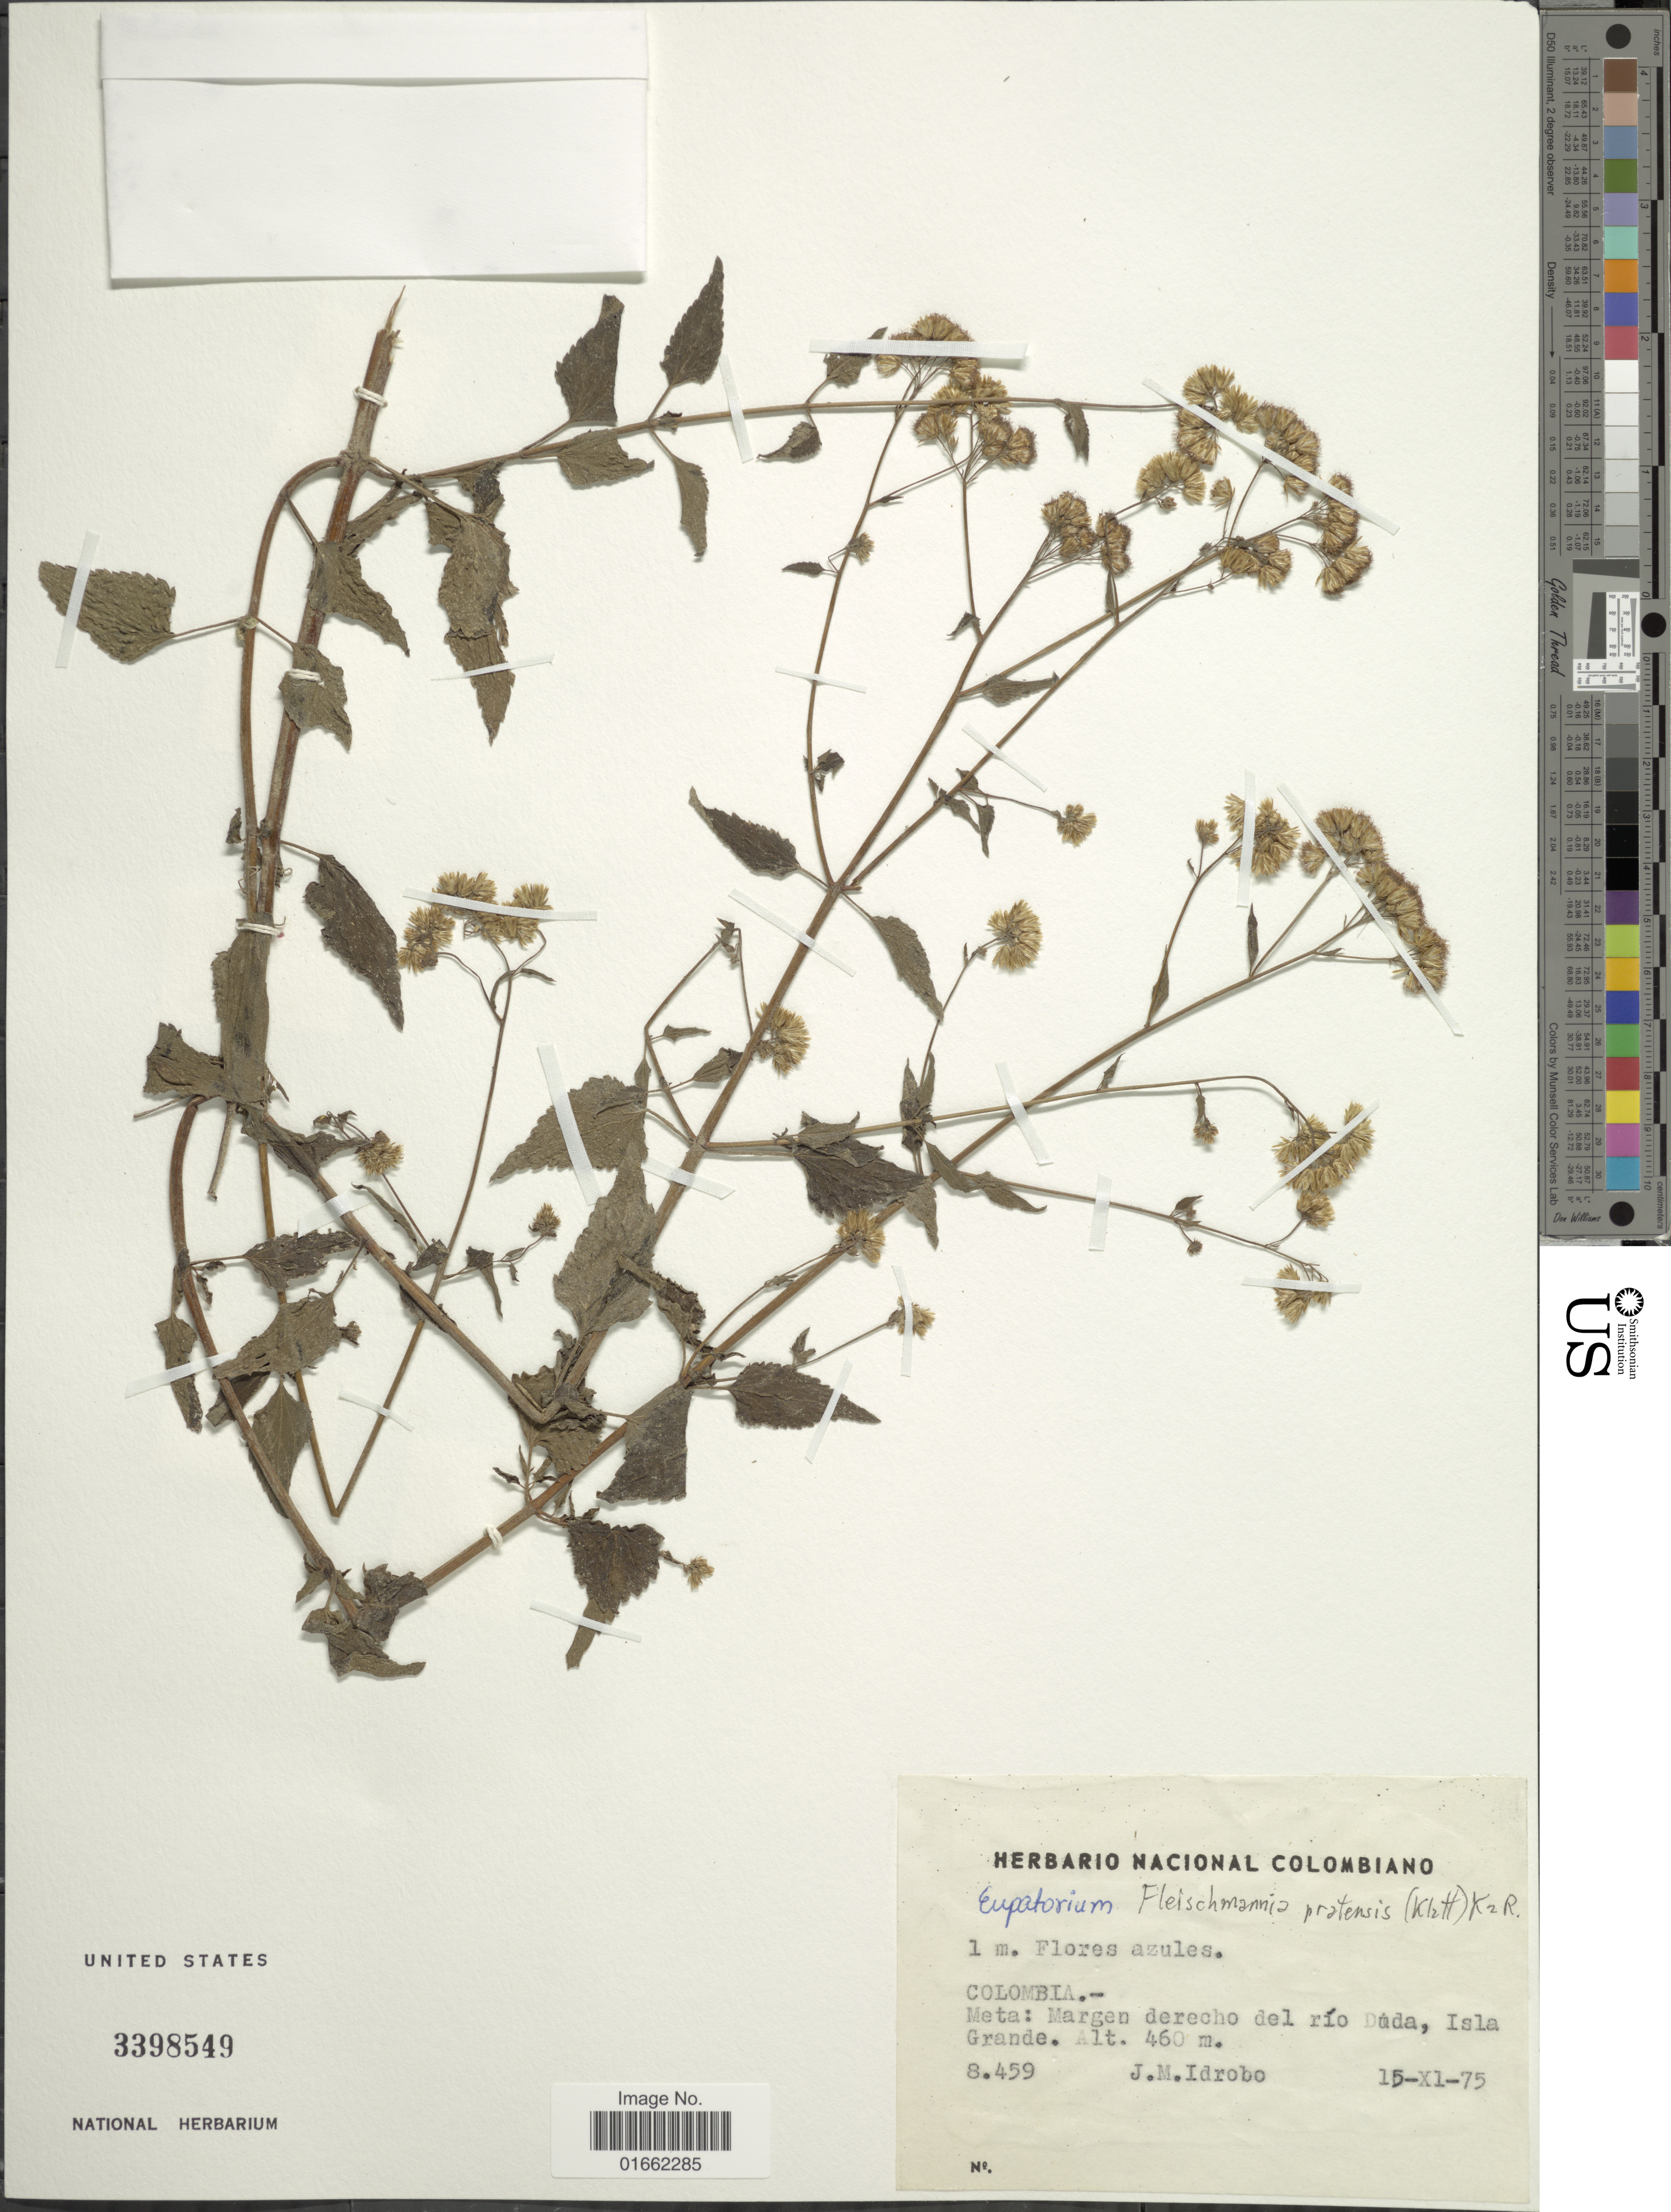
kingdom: Plantae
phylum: Tracheophyta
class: Magnoliopsida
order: Asterales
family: Asteraceae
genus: Fleischmannia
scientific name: Fleischmannia pratensis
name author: (Klatt) R.M. King & H. Rob.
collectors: J. M. Idrobo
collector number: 8459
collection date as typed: Transcribed d/m/y: 15/11/75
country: Colombia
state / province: Meta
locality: Meta: Margen derecho del río Duda, Isla Grande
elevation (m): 460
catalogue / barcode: US 3398549